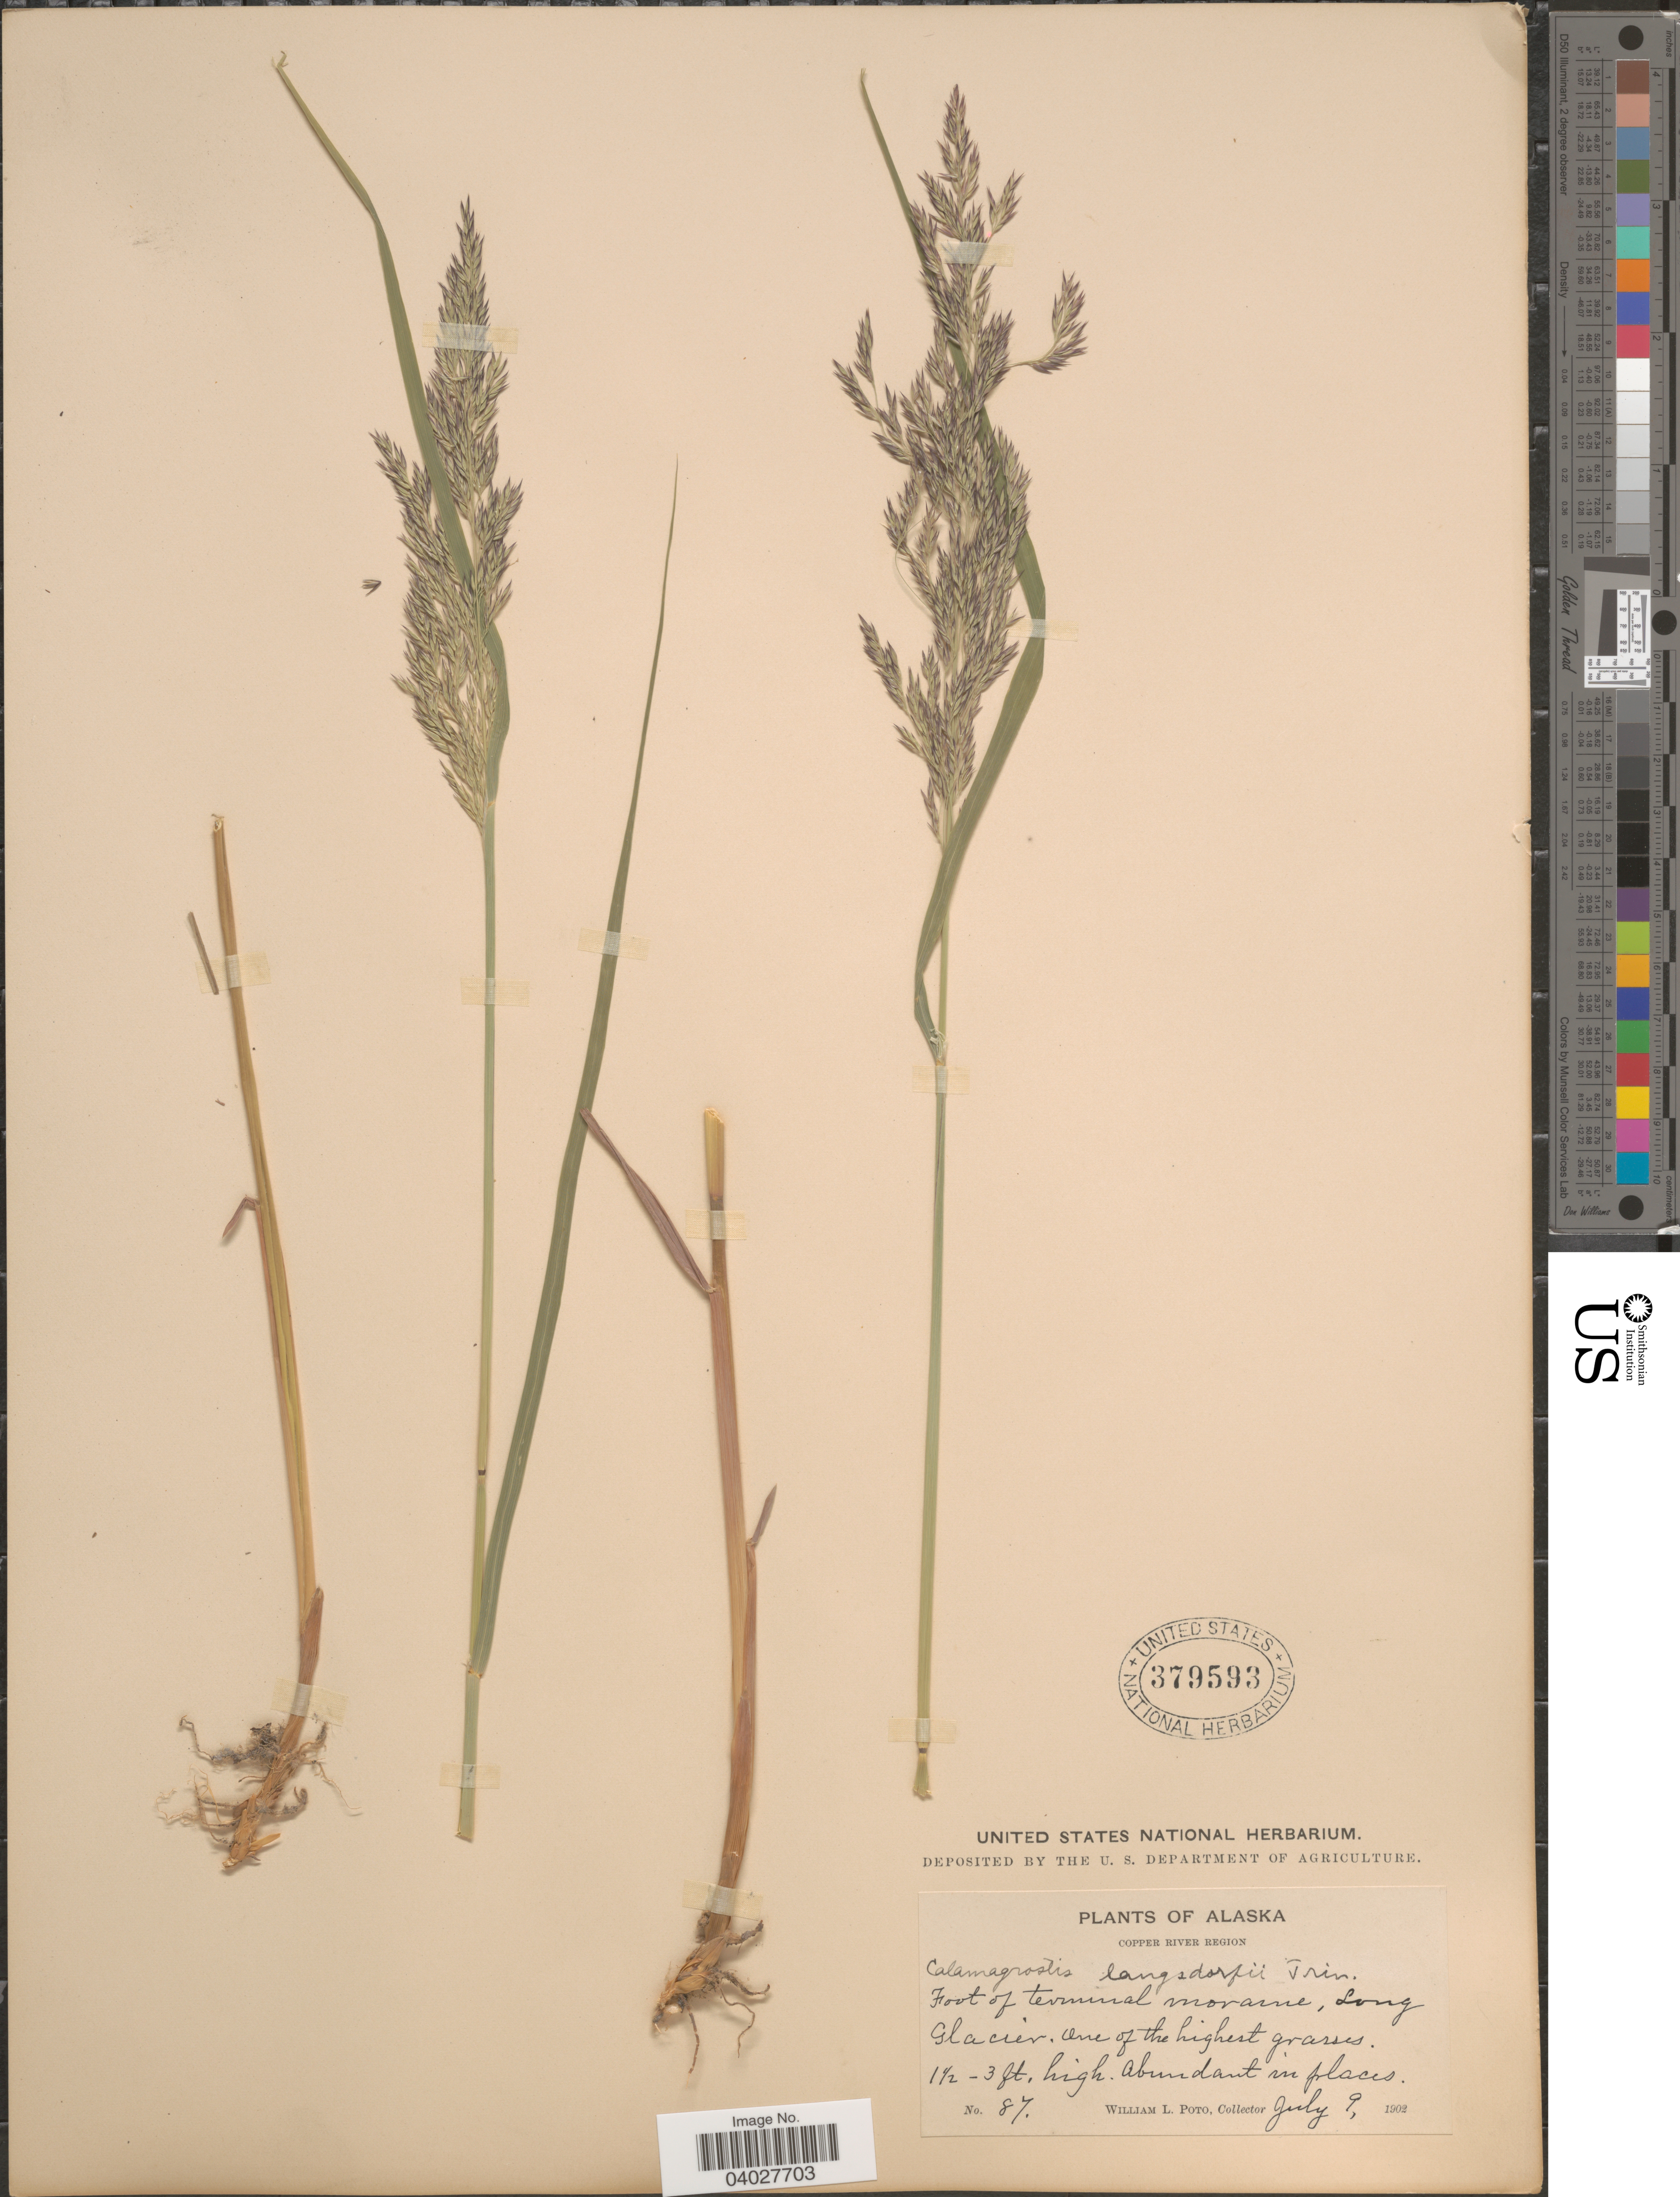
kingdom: Plantae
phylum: Tracheophyta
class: Liliopsida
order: Poales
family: Poaceae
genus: Calamagrostis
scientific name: Calamagrostis canadensis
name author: (Michx.) P. Beauv.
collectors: W. Poto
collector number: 87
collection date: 1902-07-09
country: United States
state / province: Alaska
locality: Copper River Region. Foot of terminal moraine, Long Glacier.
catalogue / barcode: US 379593